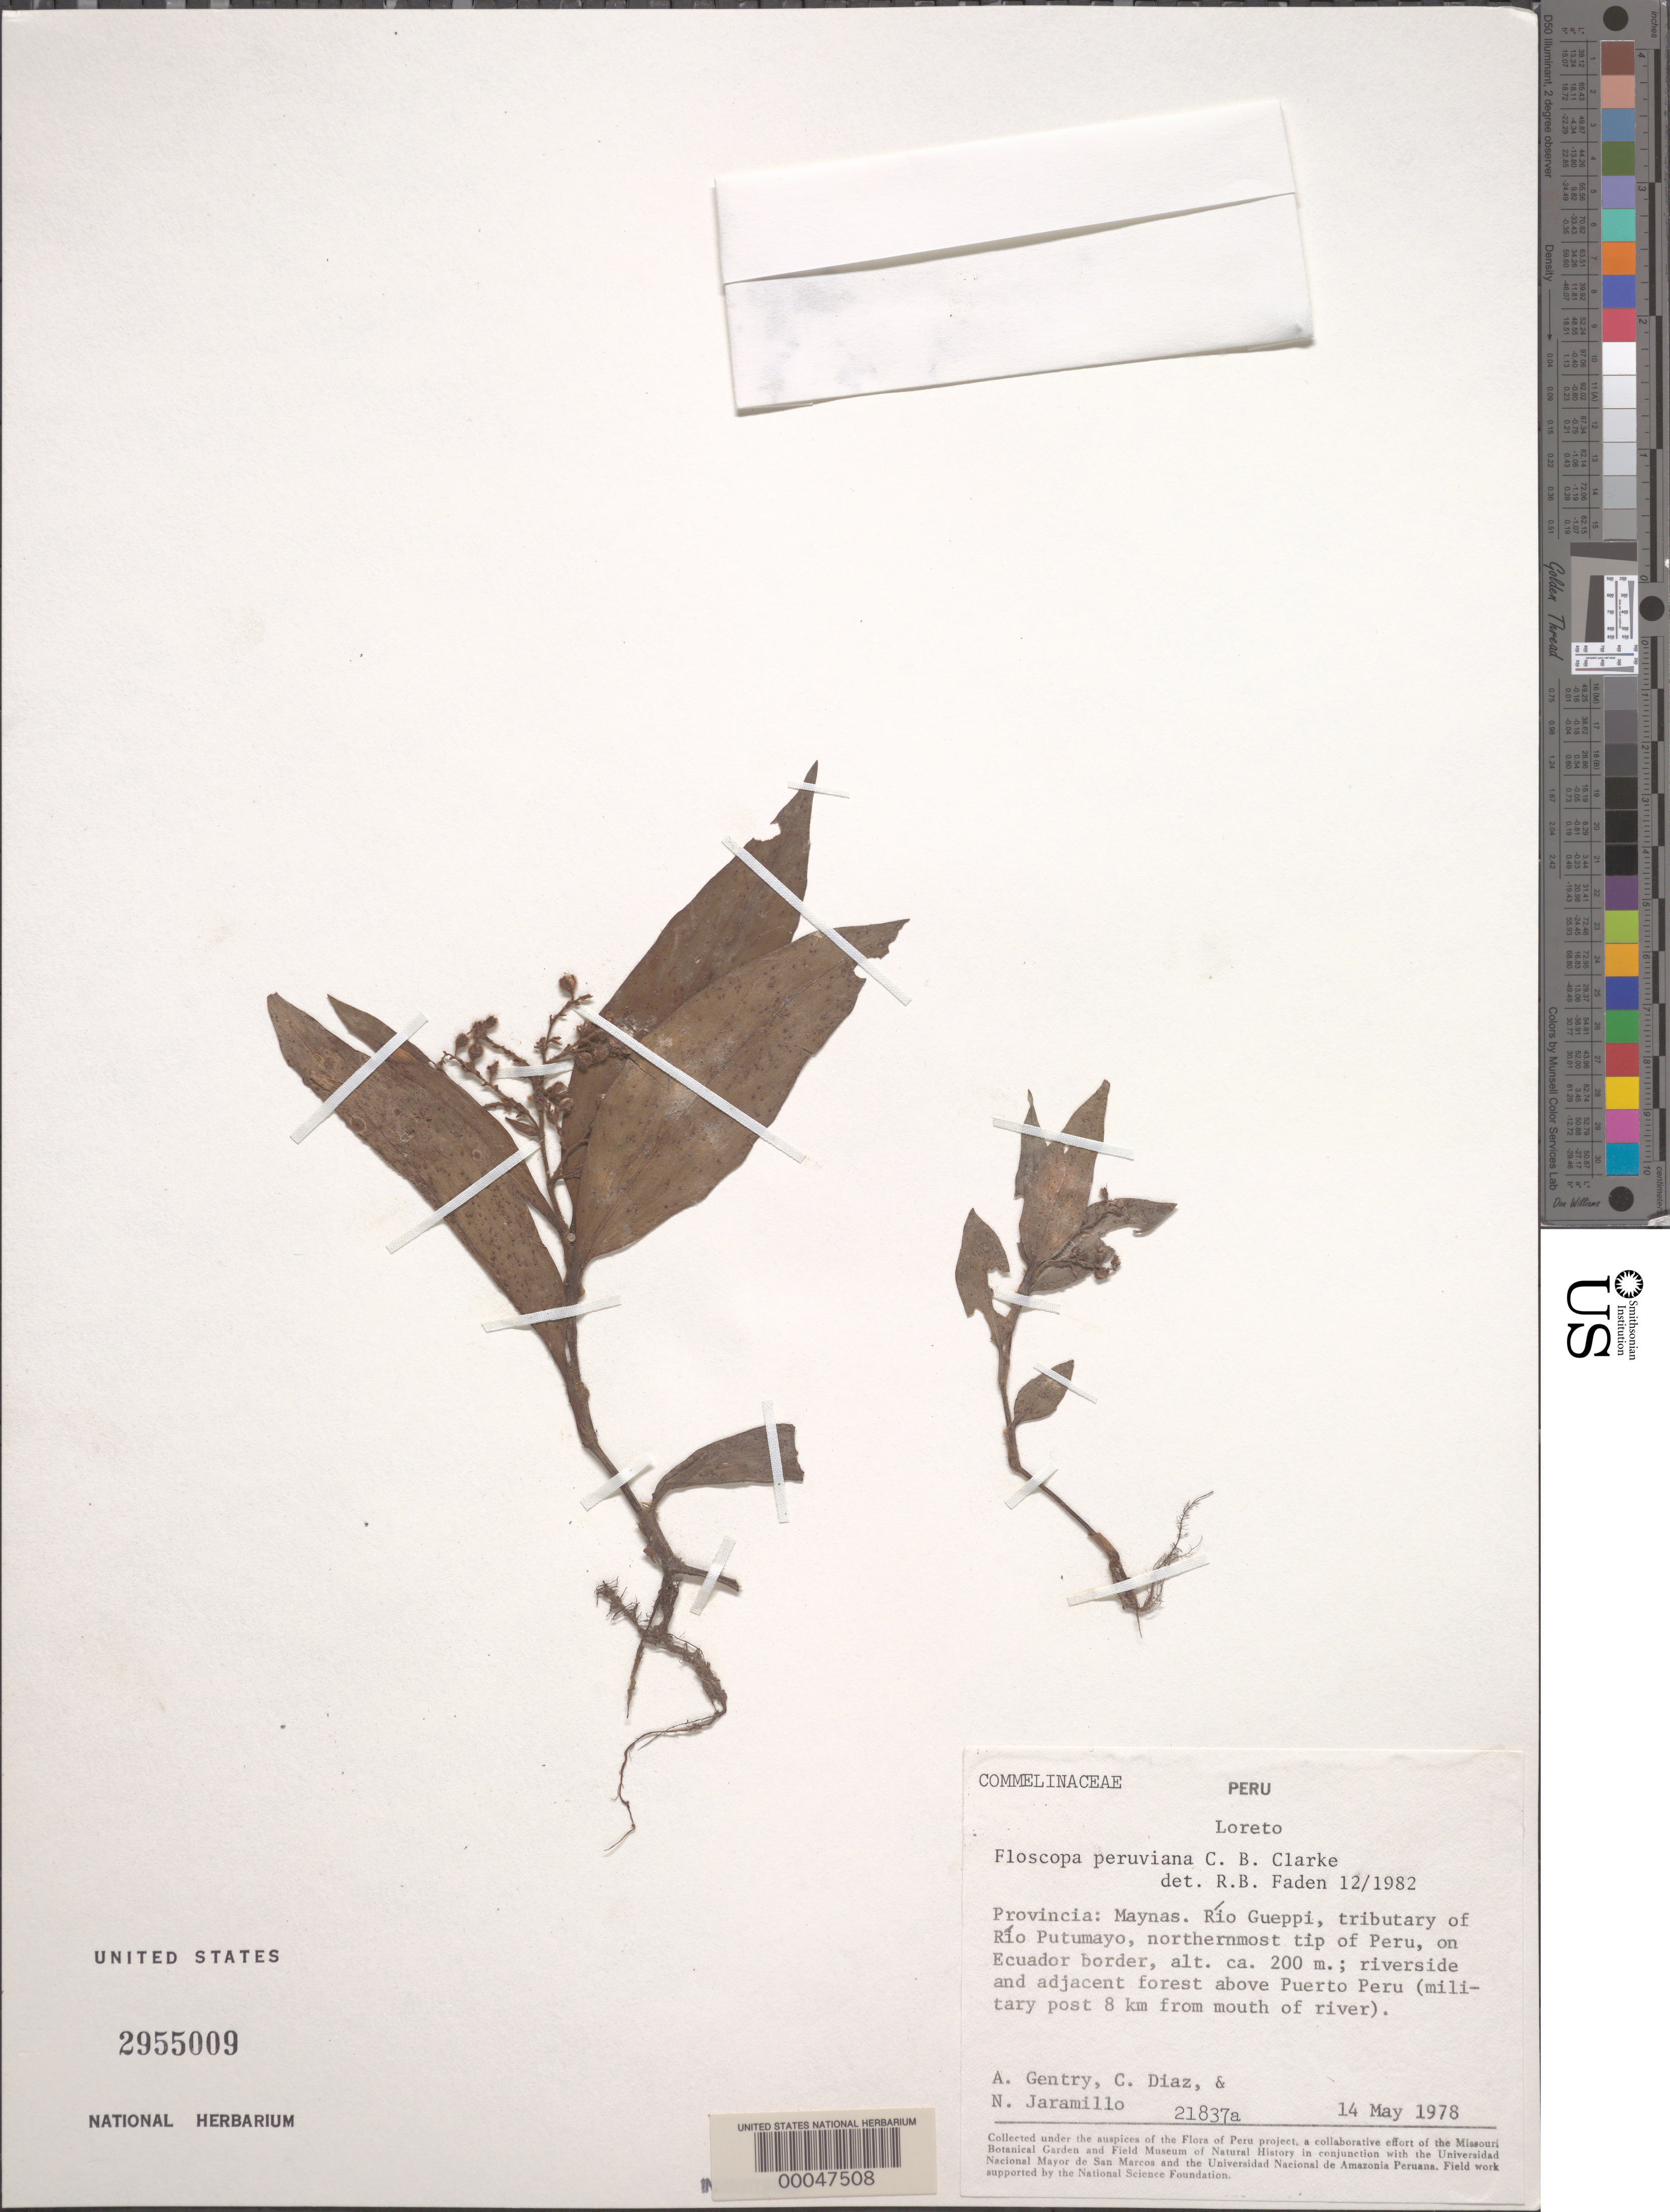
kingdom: Plantae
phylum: Tracheophyta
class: Liliopsida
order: Commelinales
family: Commelinaceae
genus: Floscopa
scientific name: Floscopa peruviana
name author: Hassk. ex C.B. Clarke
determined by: Faden, Robert B., (US), Smithsonian Institution - National Museum of Natural History (UNITED STATES)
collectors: A. H. Gentry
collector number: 21837a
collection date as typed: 14 May 1978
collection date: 1978-05-14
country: Peru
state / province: Loreto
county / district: Maynas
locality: Rio gueppi; puerto peru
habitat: Riverbank; forest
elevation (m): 200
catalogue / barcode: US 2955009